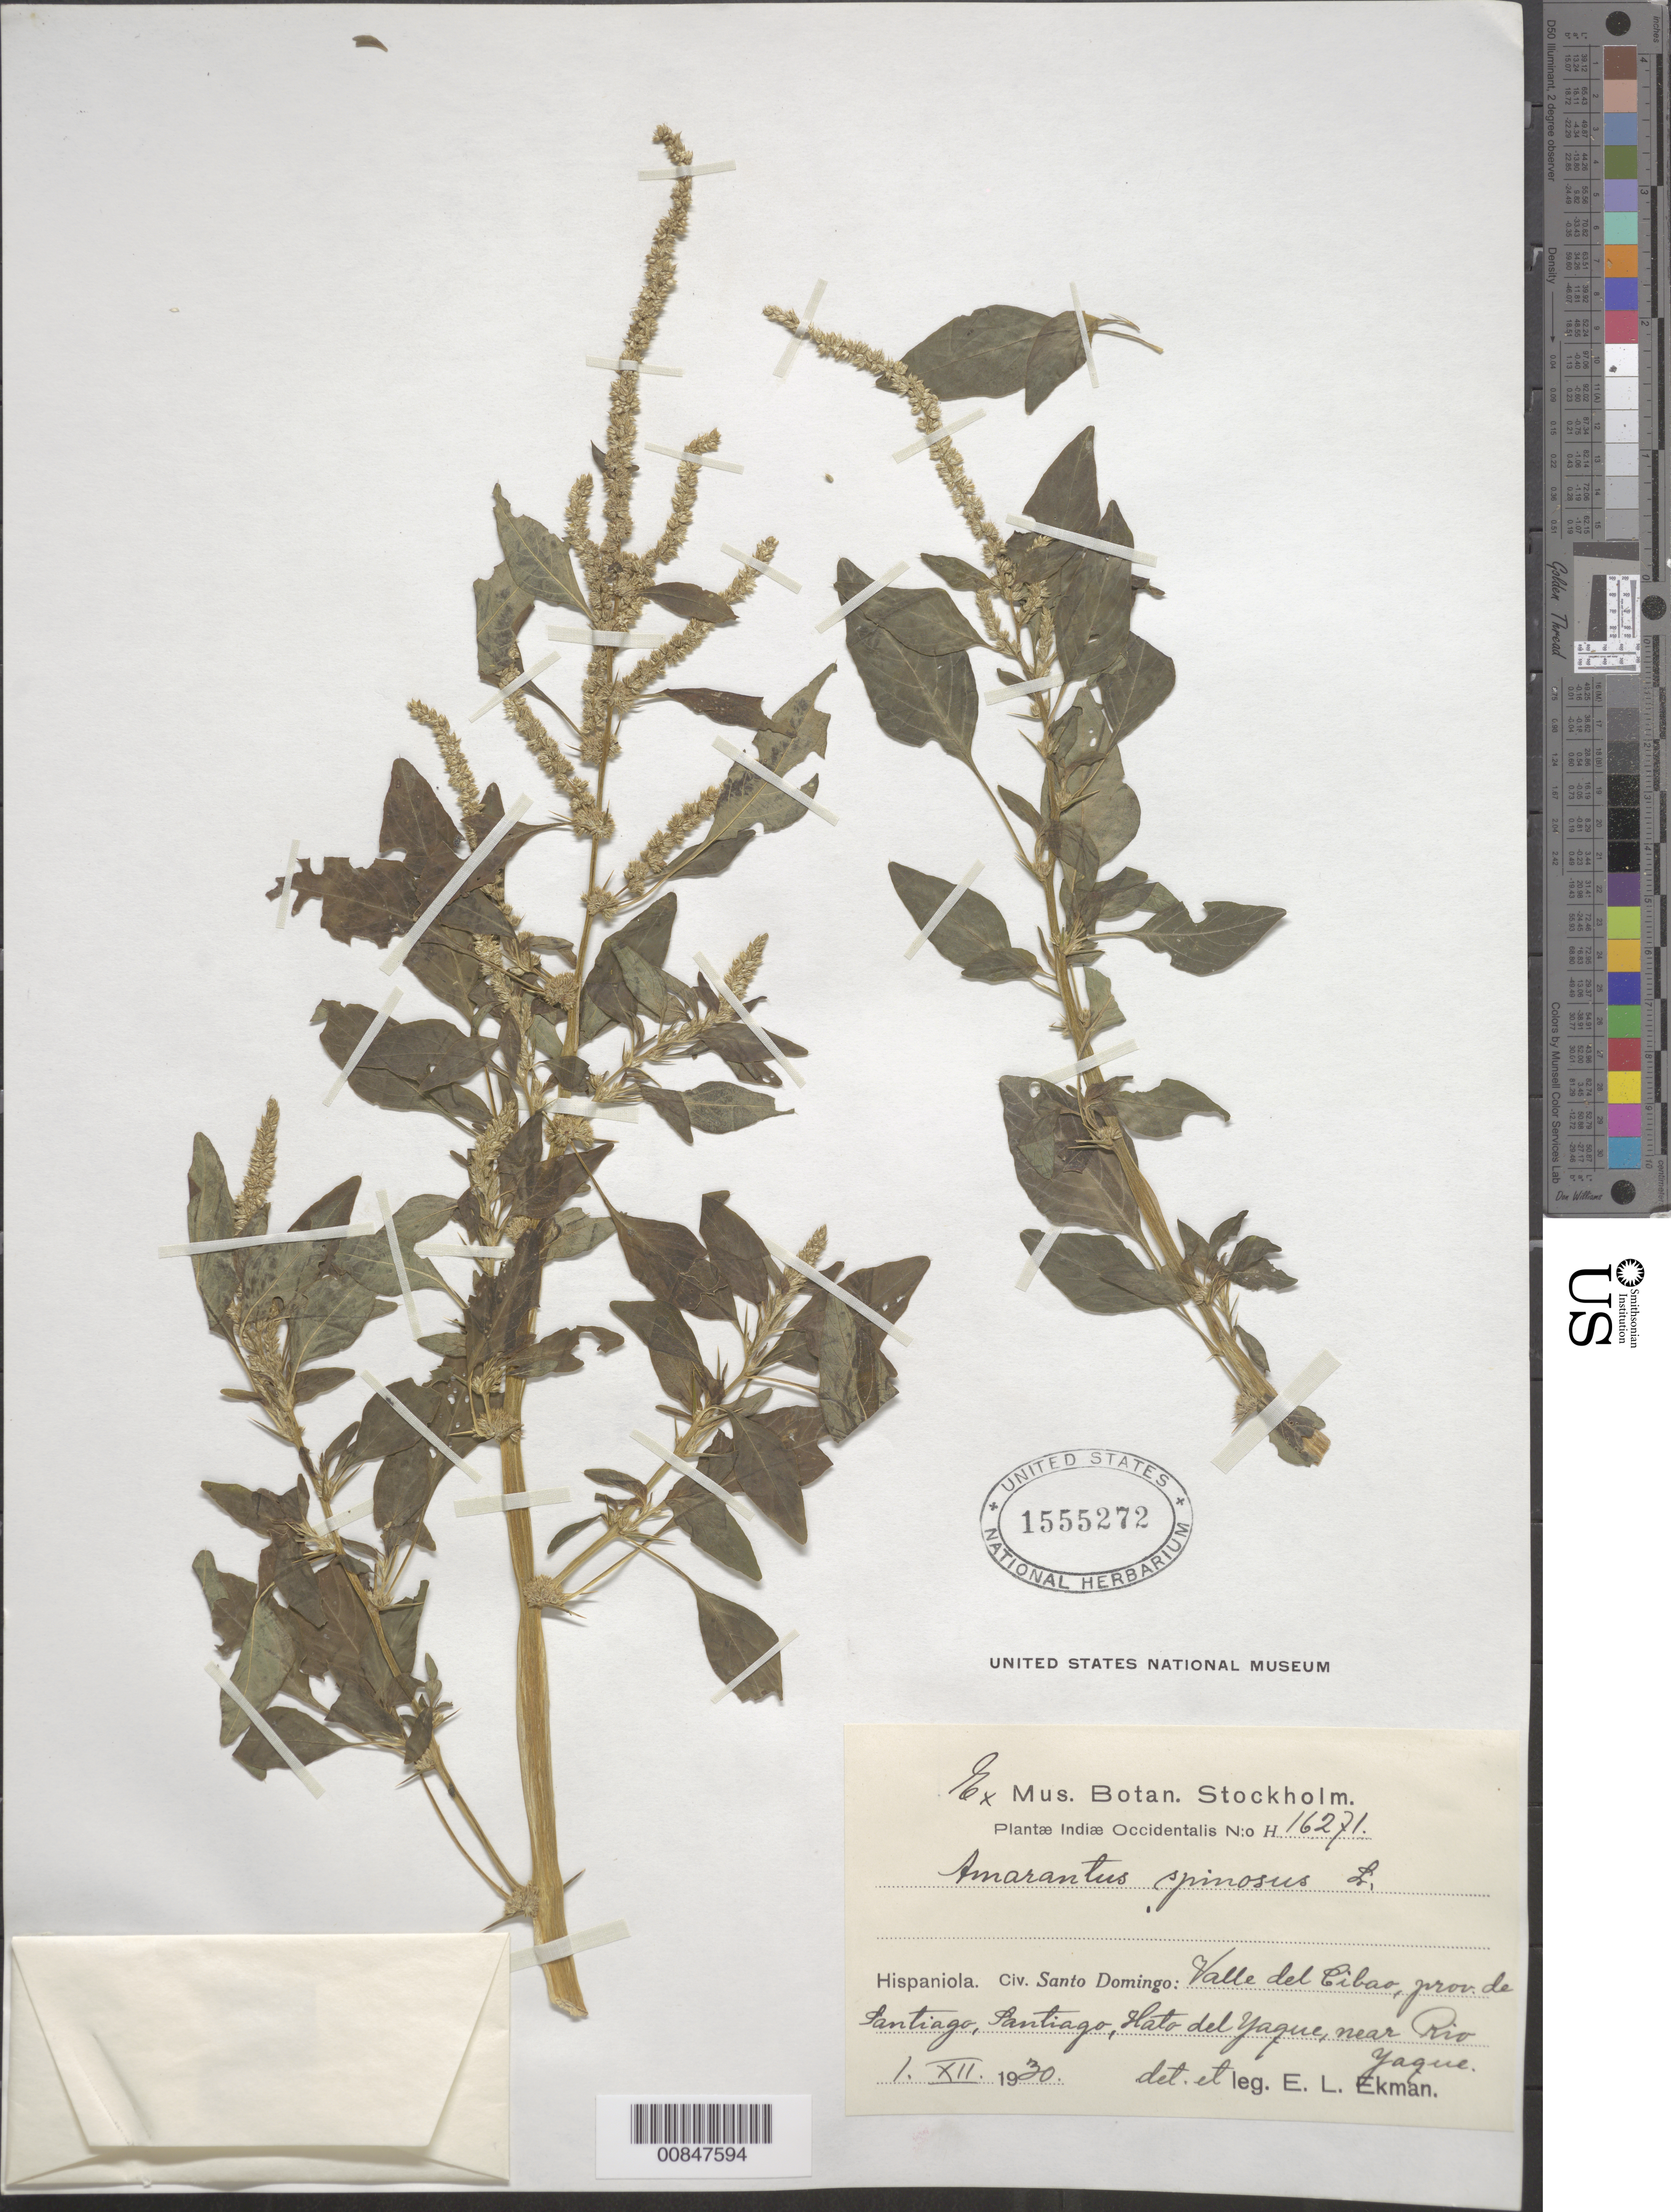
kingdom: Plantae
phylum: Tracheophyta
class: Magnoliopsida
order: Caryophyllales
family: Amaranthaceae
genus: Amaranthus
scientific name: Amaranthus spinosus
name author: L.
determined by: Ekman, E. L.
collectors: E. L. Ekman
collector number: H 16271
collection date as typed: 01 Dec 1930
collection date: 1930-12-01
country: Dominican Republic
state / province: Santiago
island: Hispaniola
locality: Valle del Cibao, Santiago, Hato del Yaque, near Río Yaque.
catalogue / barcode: US 1555272